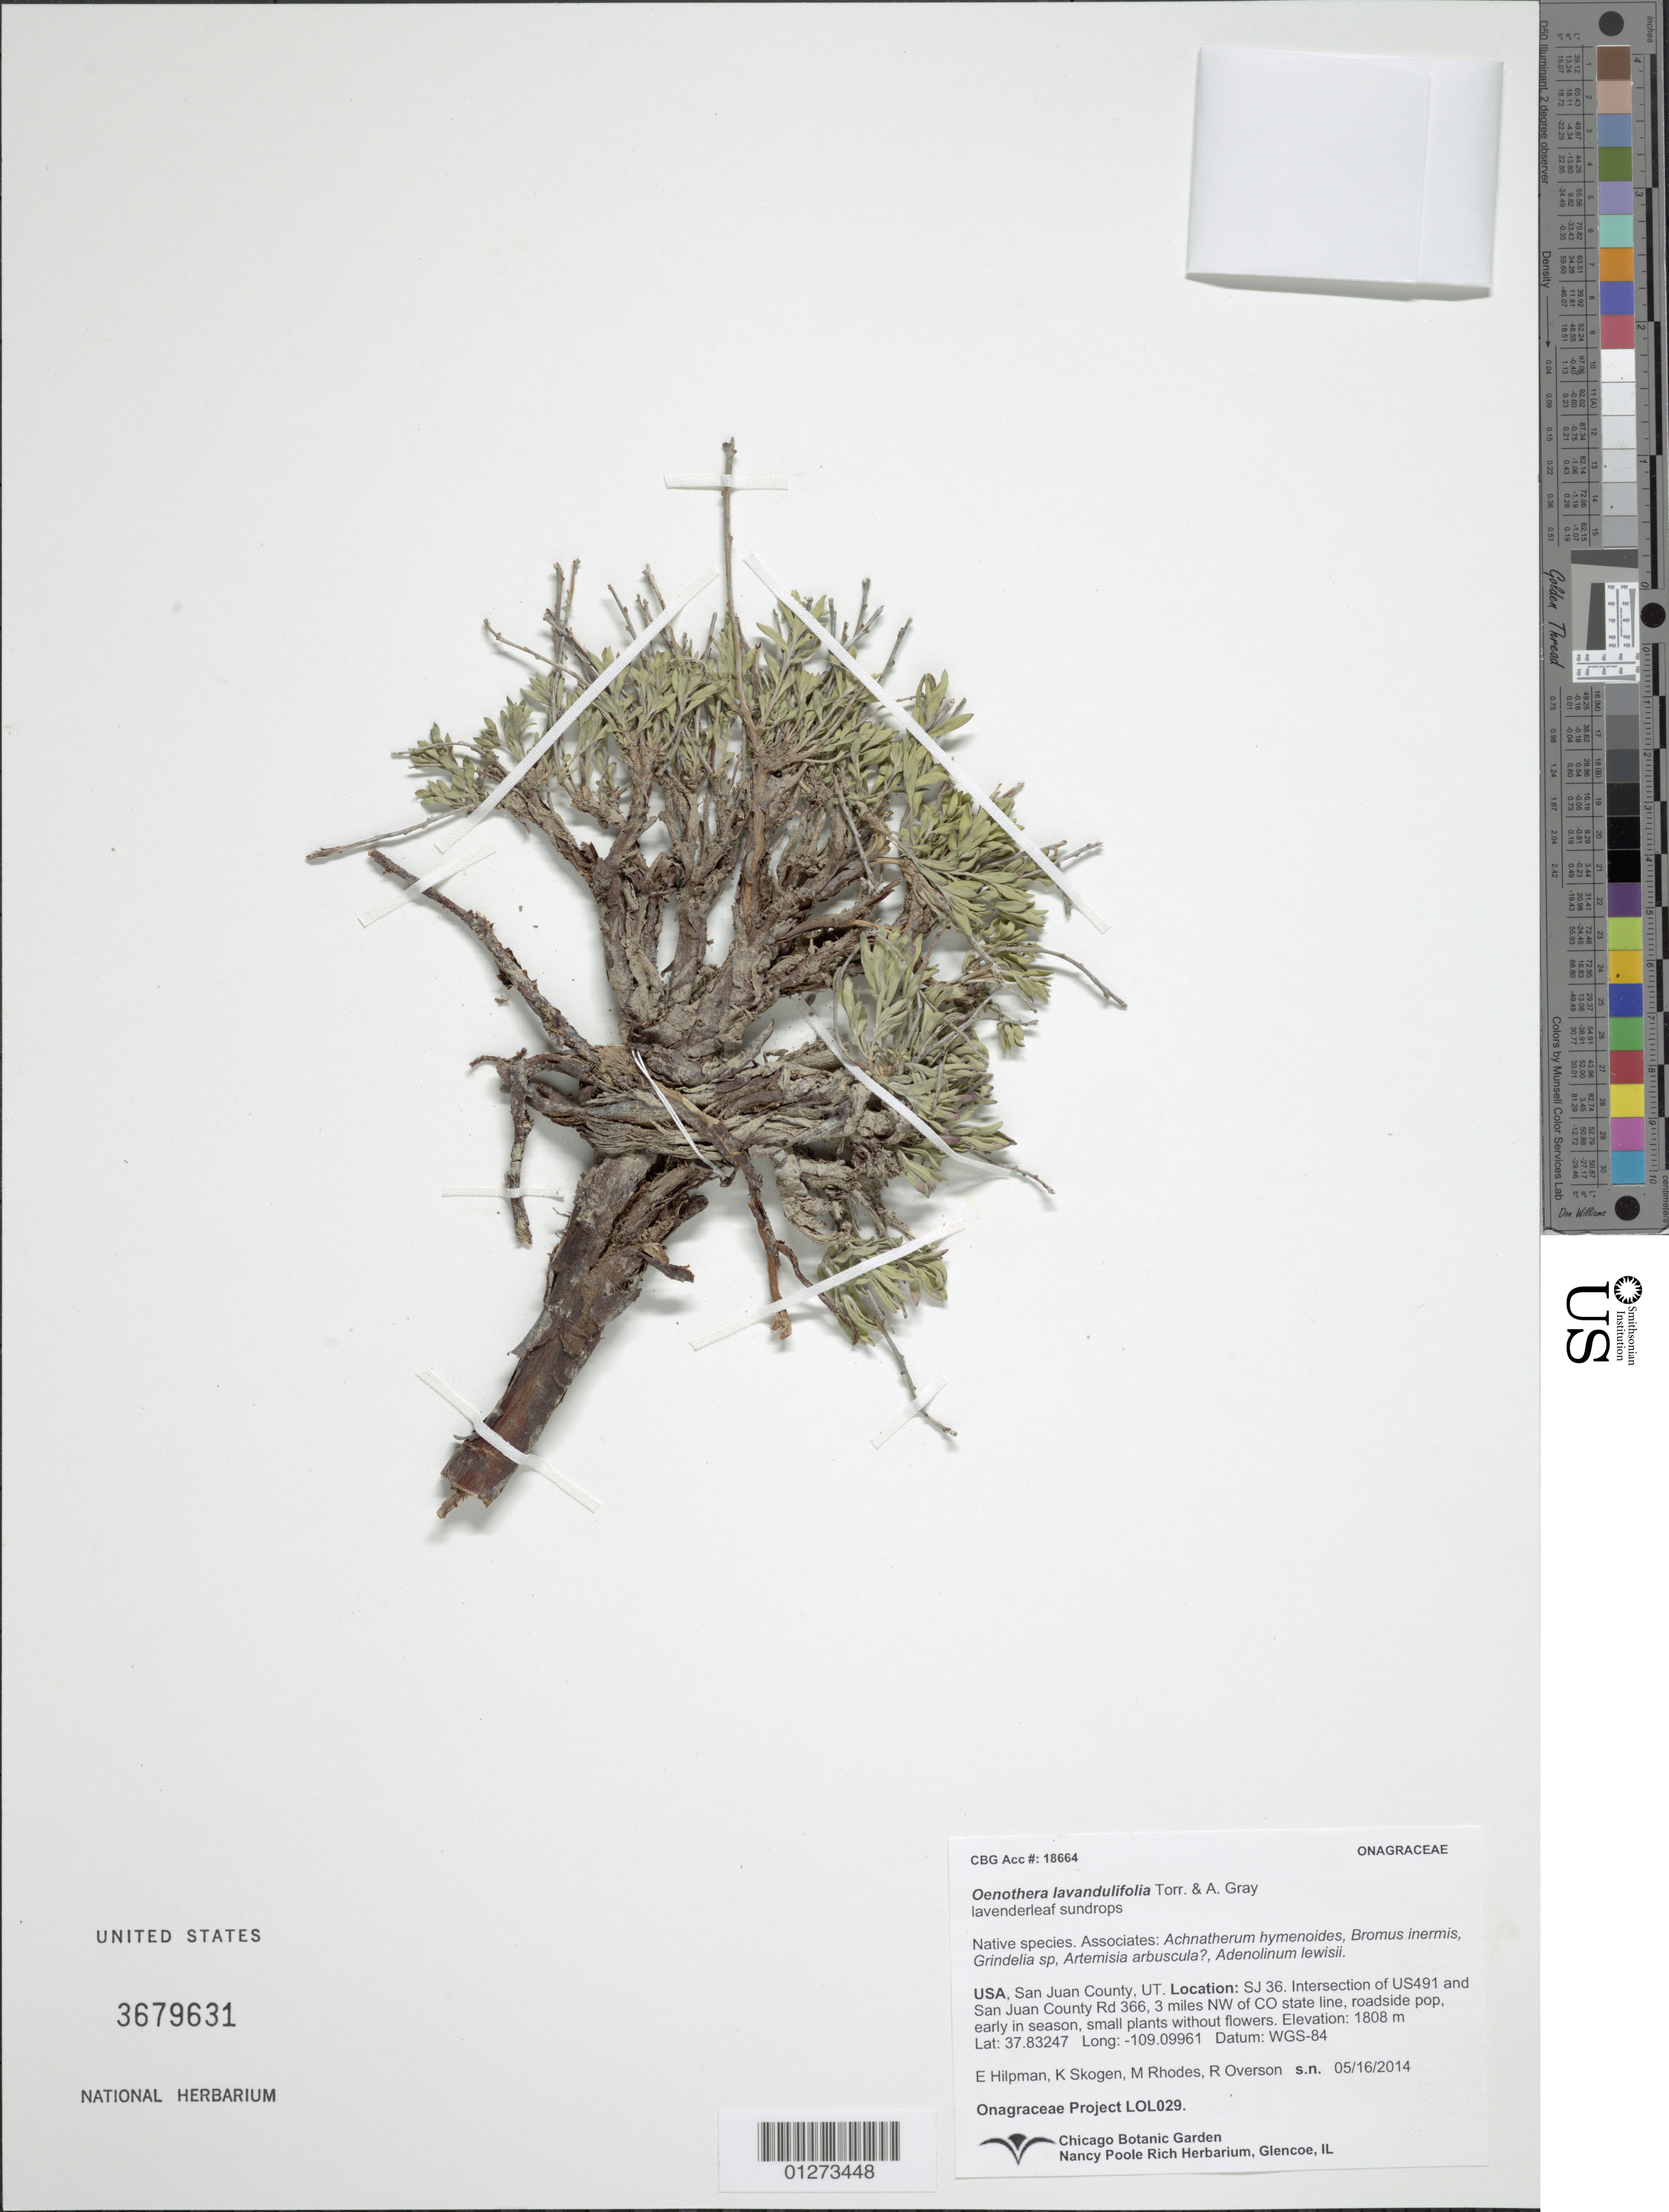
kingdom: Plantae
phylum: Tracheophyta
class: Magnoliopsida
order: Myrtales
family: Onagraceae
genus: Oenothera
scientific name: Oenothera lavandulifolia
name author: Torr. & A. Gray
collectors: Onagraceae Project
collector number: LOL 029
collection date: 2014-05-16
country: United States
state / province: Utah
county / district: San Juan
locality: Intersection of US491 and San Juan County Rd 366, 3 miles NW of CO state line, roadside pop, plants growing buried in slate, early in season, small plants without flowers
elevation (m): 1808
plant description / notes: CHIC, US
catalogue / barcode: US 3679361